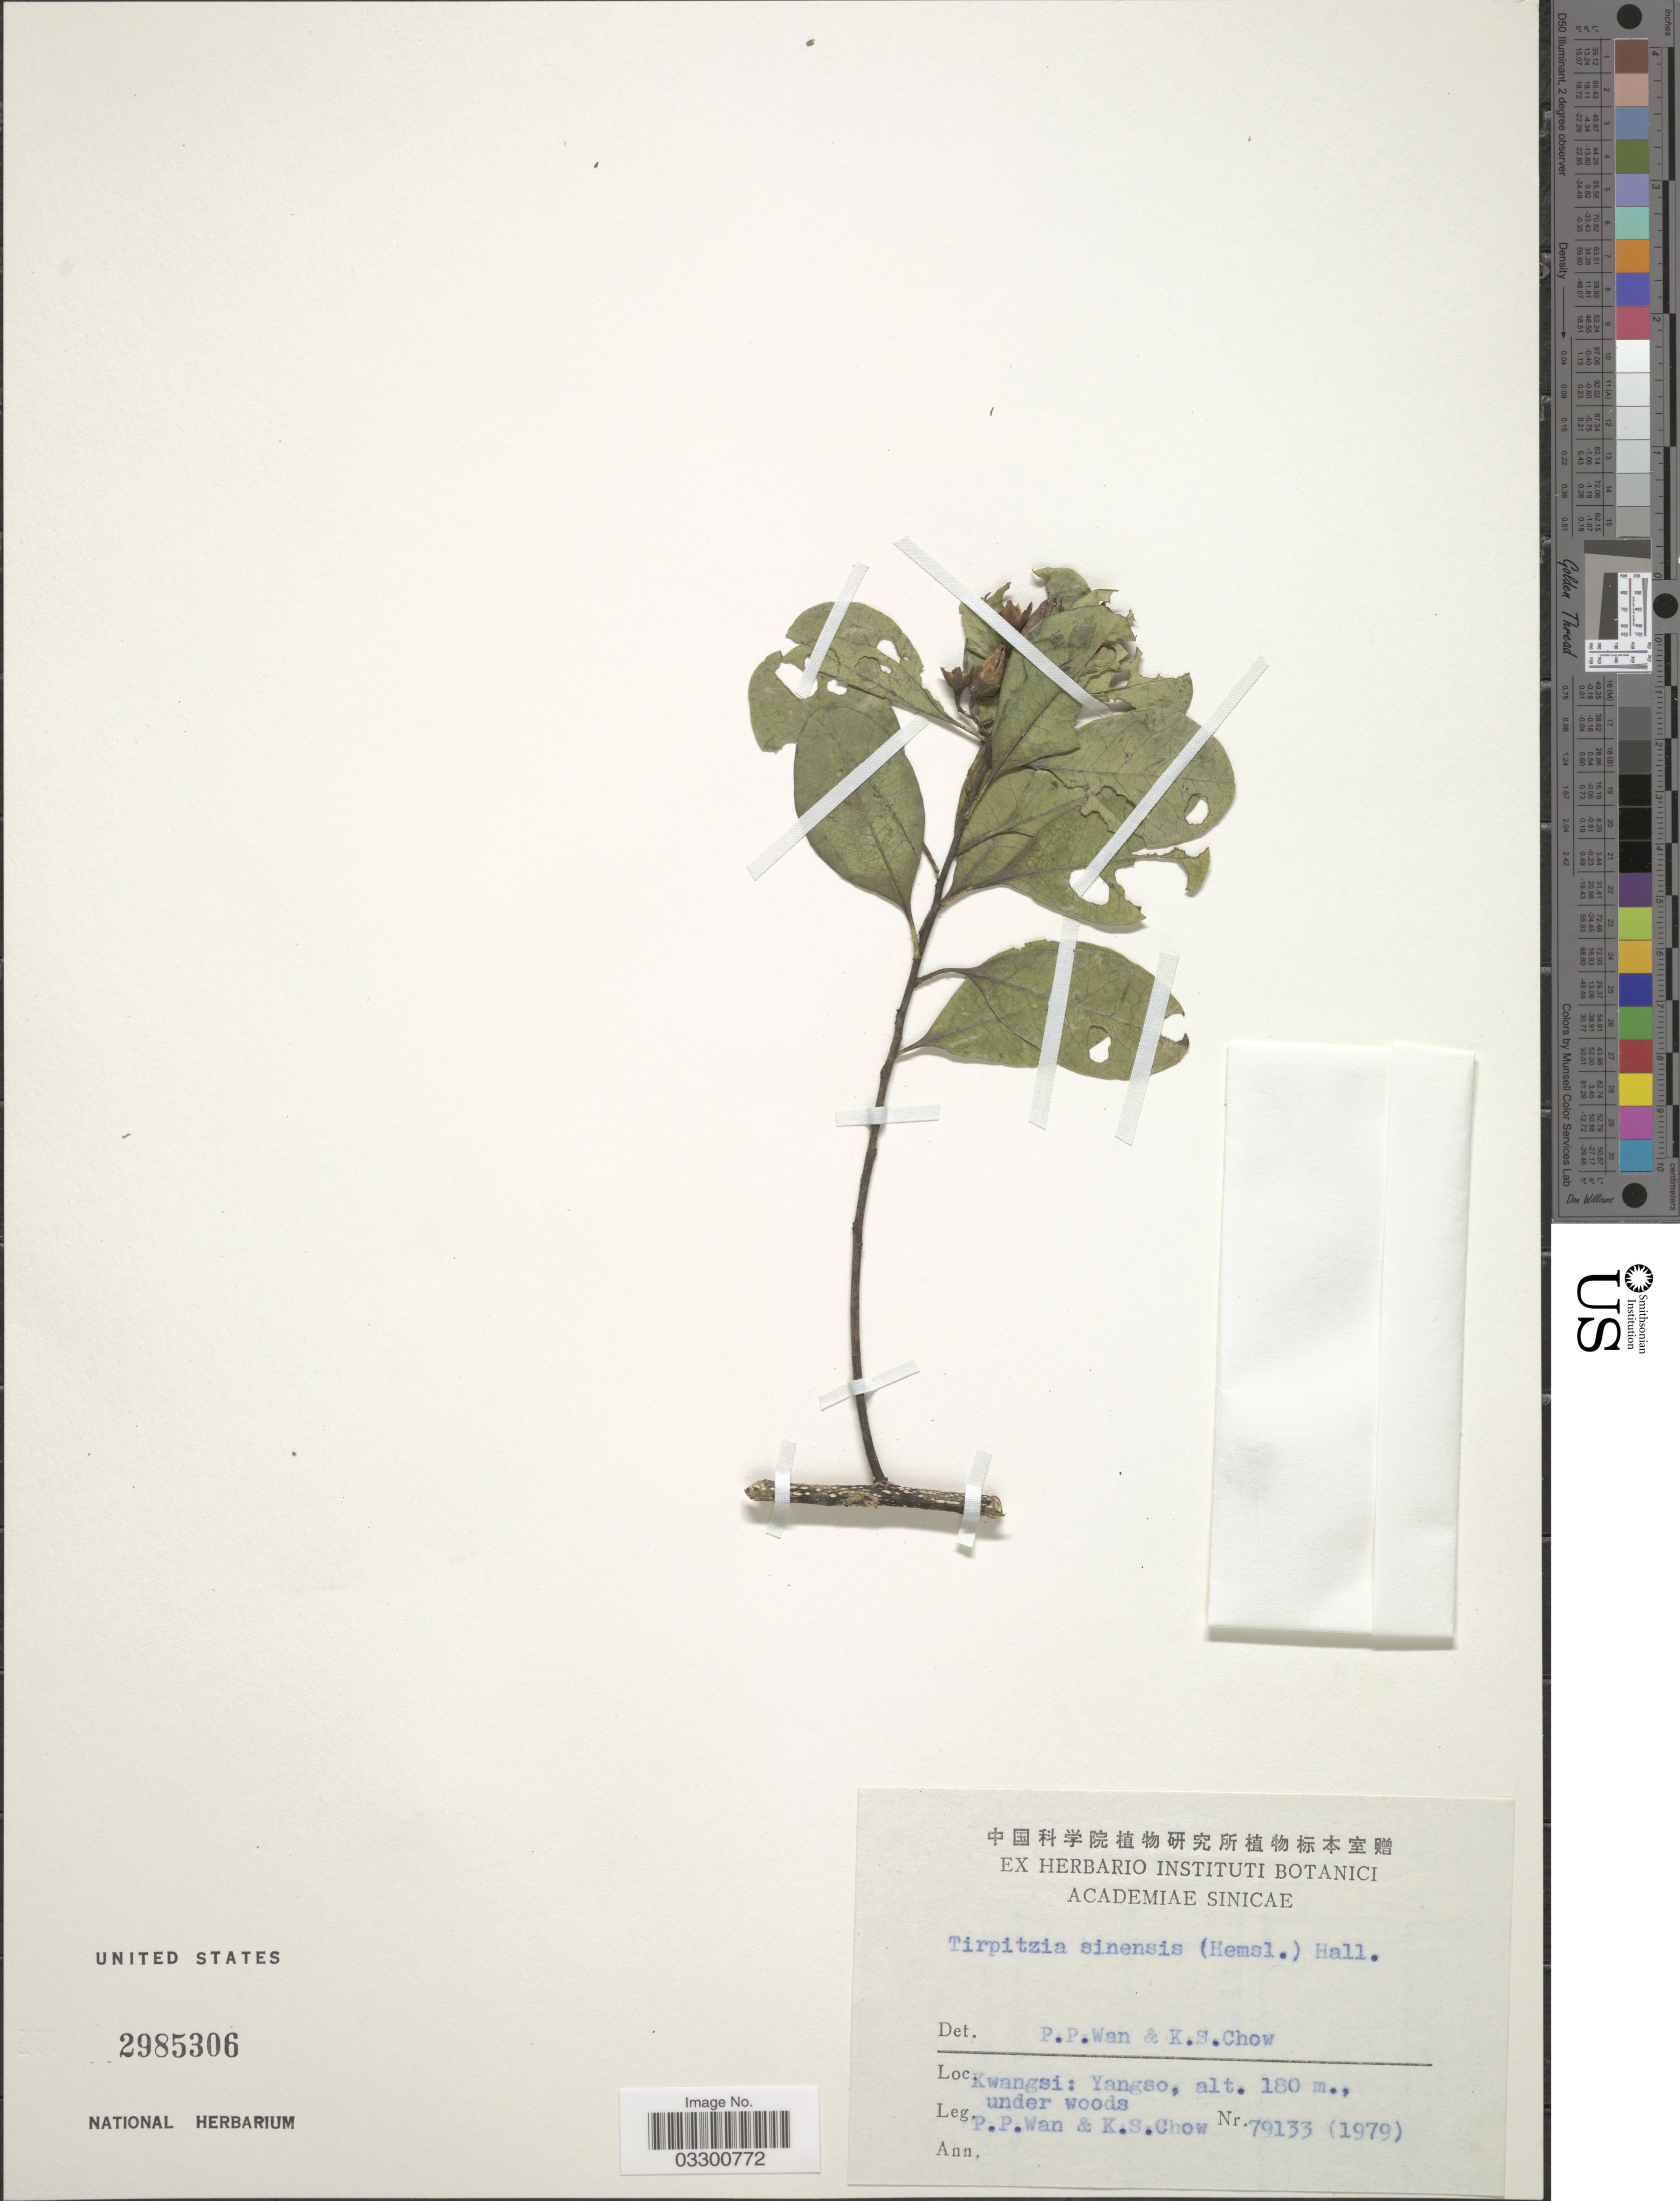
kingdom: Plantae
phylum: Tracheophyta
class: Magnoliopsida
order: Malpighiales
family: Linaceae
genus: Tirpitzia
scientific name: Tirpitzia sinensis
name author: (Hemsl.) Hallier f.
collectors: P. Wan & K. S. Chow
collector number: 79133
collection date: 1979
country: China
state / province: Guangxi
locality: Kwangsi: Yangso.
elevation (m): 180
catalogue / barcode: US 2985306